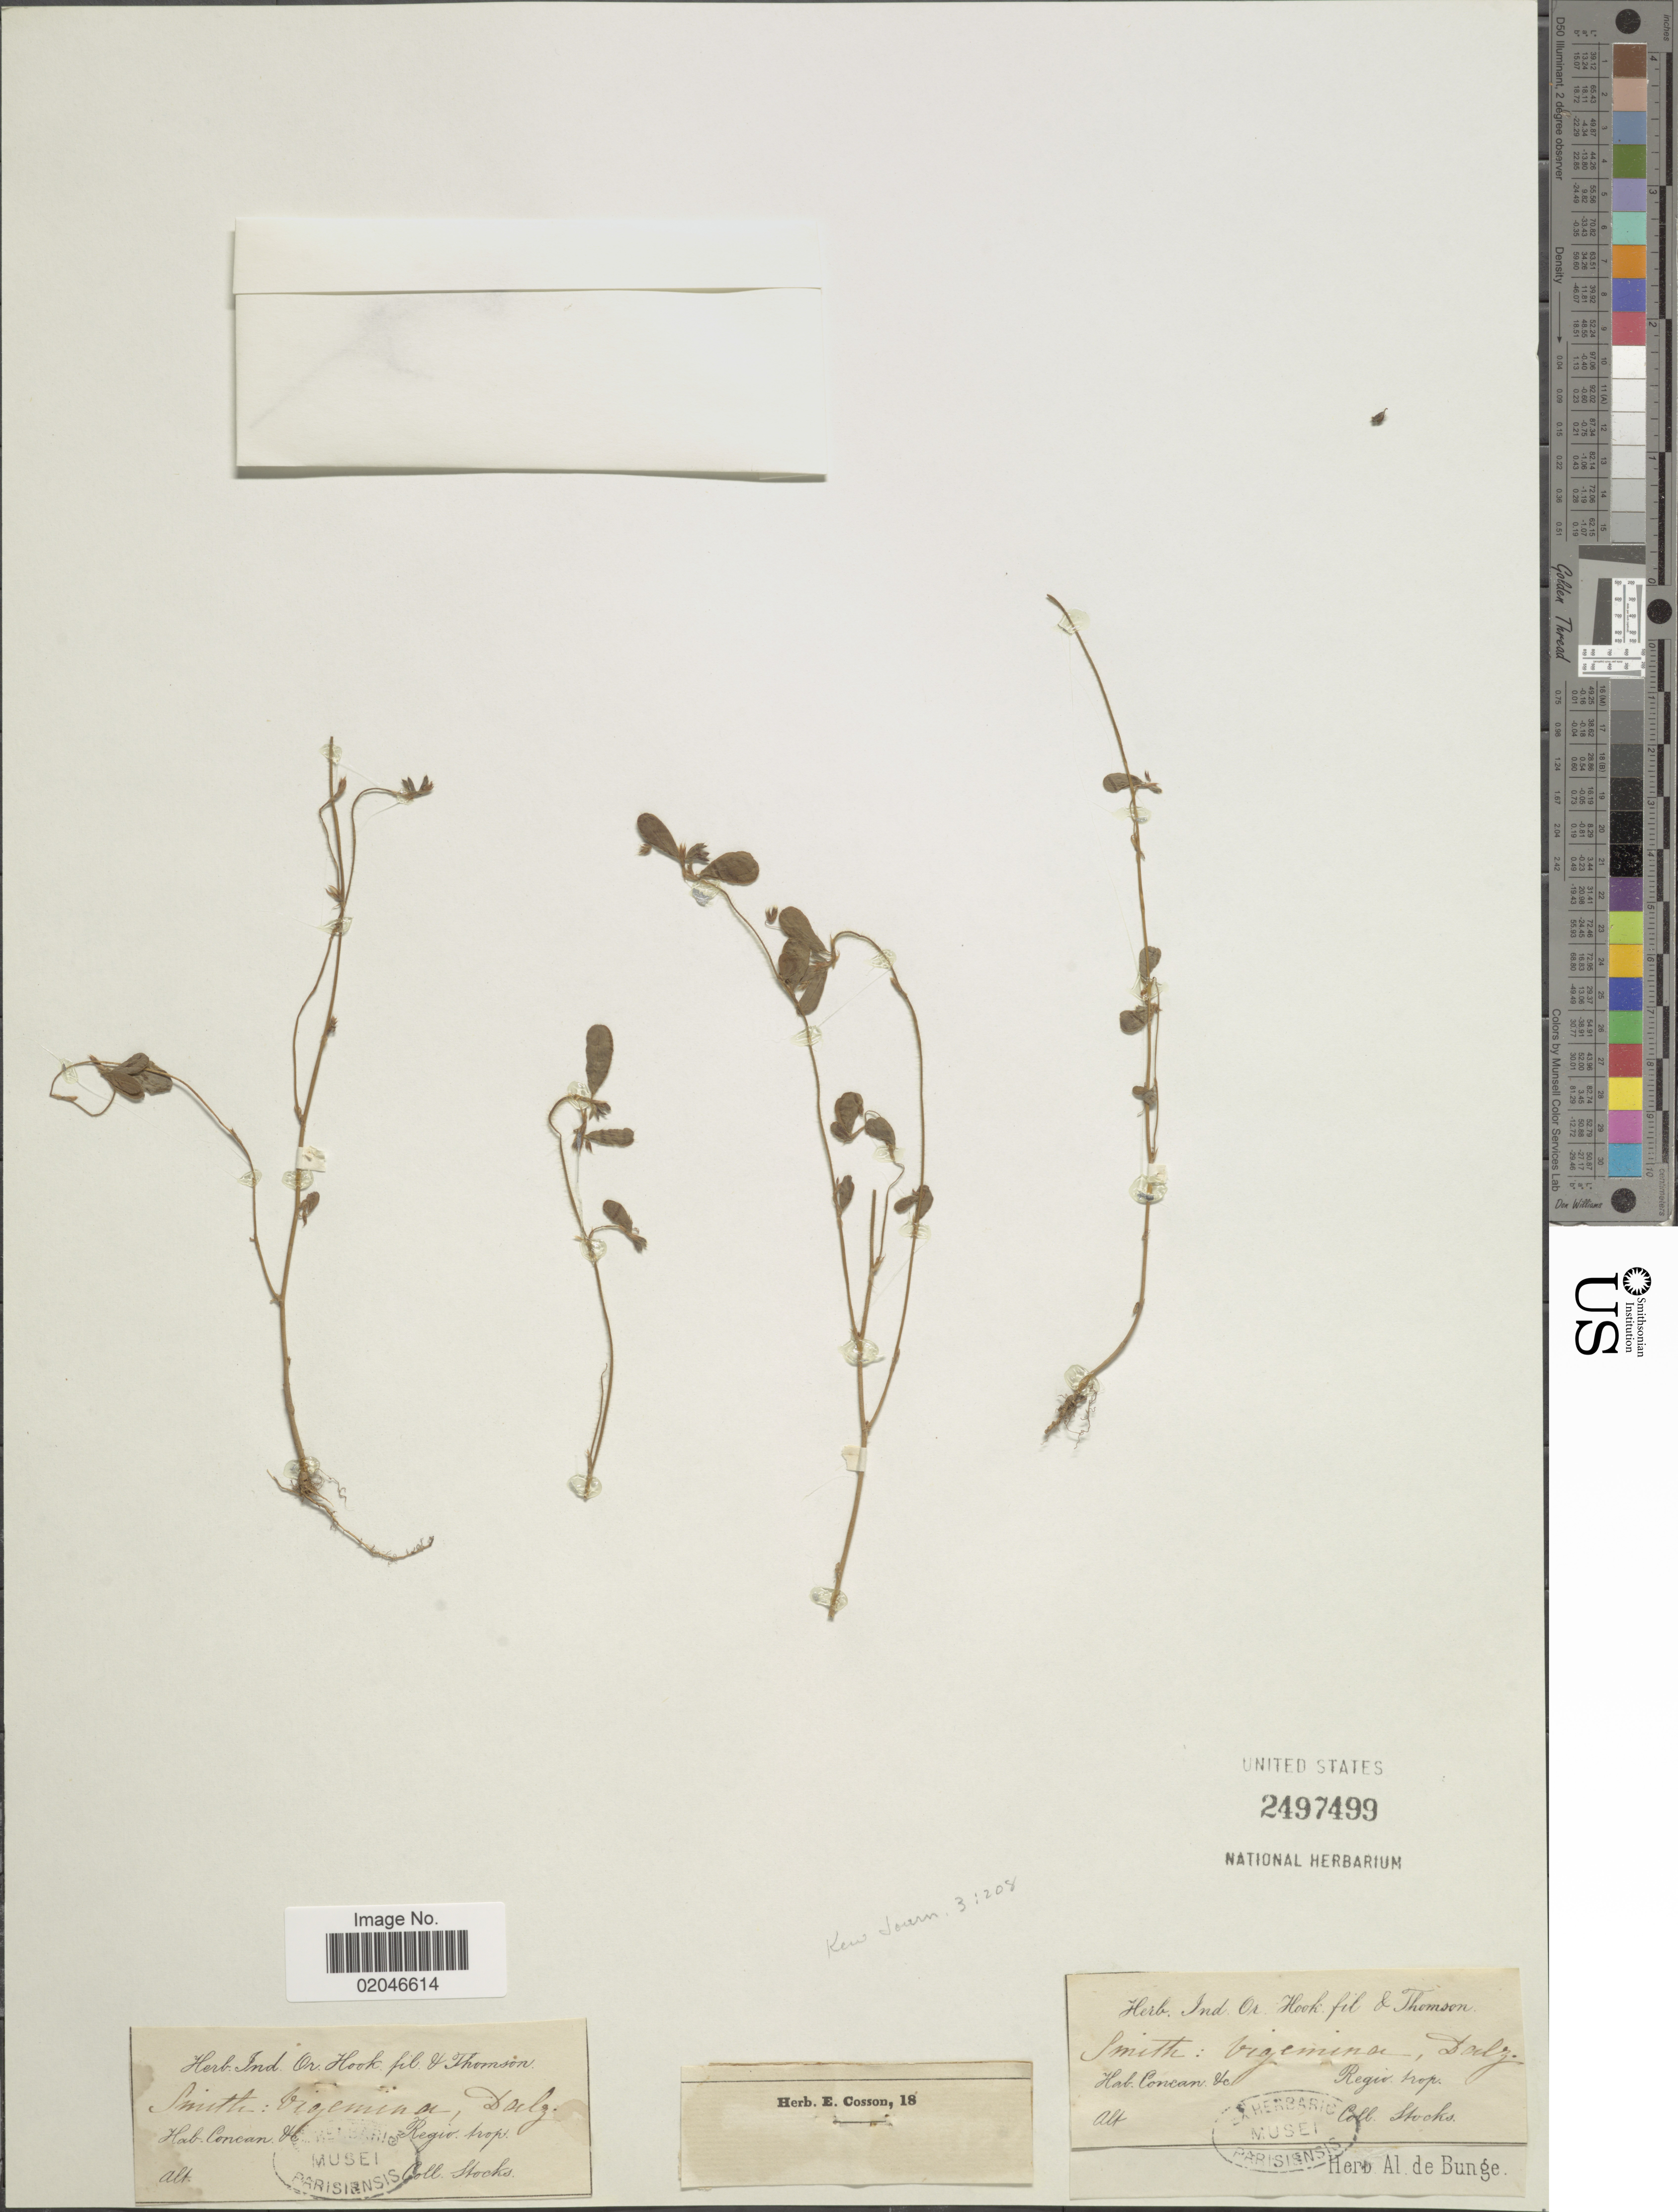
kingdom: Plantae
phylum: Tracheophyta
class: Magnoliopsida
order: Fabales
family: Fabaceae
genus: Smithia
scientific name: Smithia bigemina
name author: Dalzell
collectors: Stocks, --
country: India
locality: Concan &c, Regio trop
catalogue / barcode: US 2497499